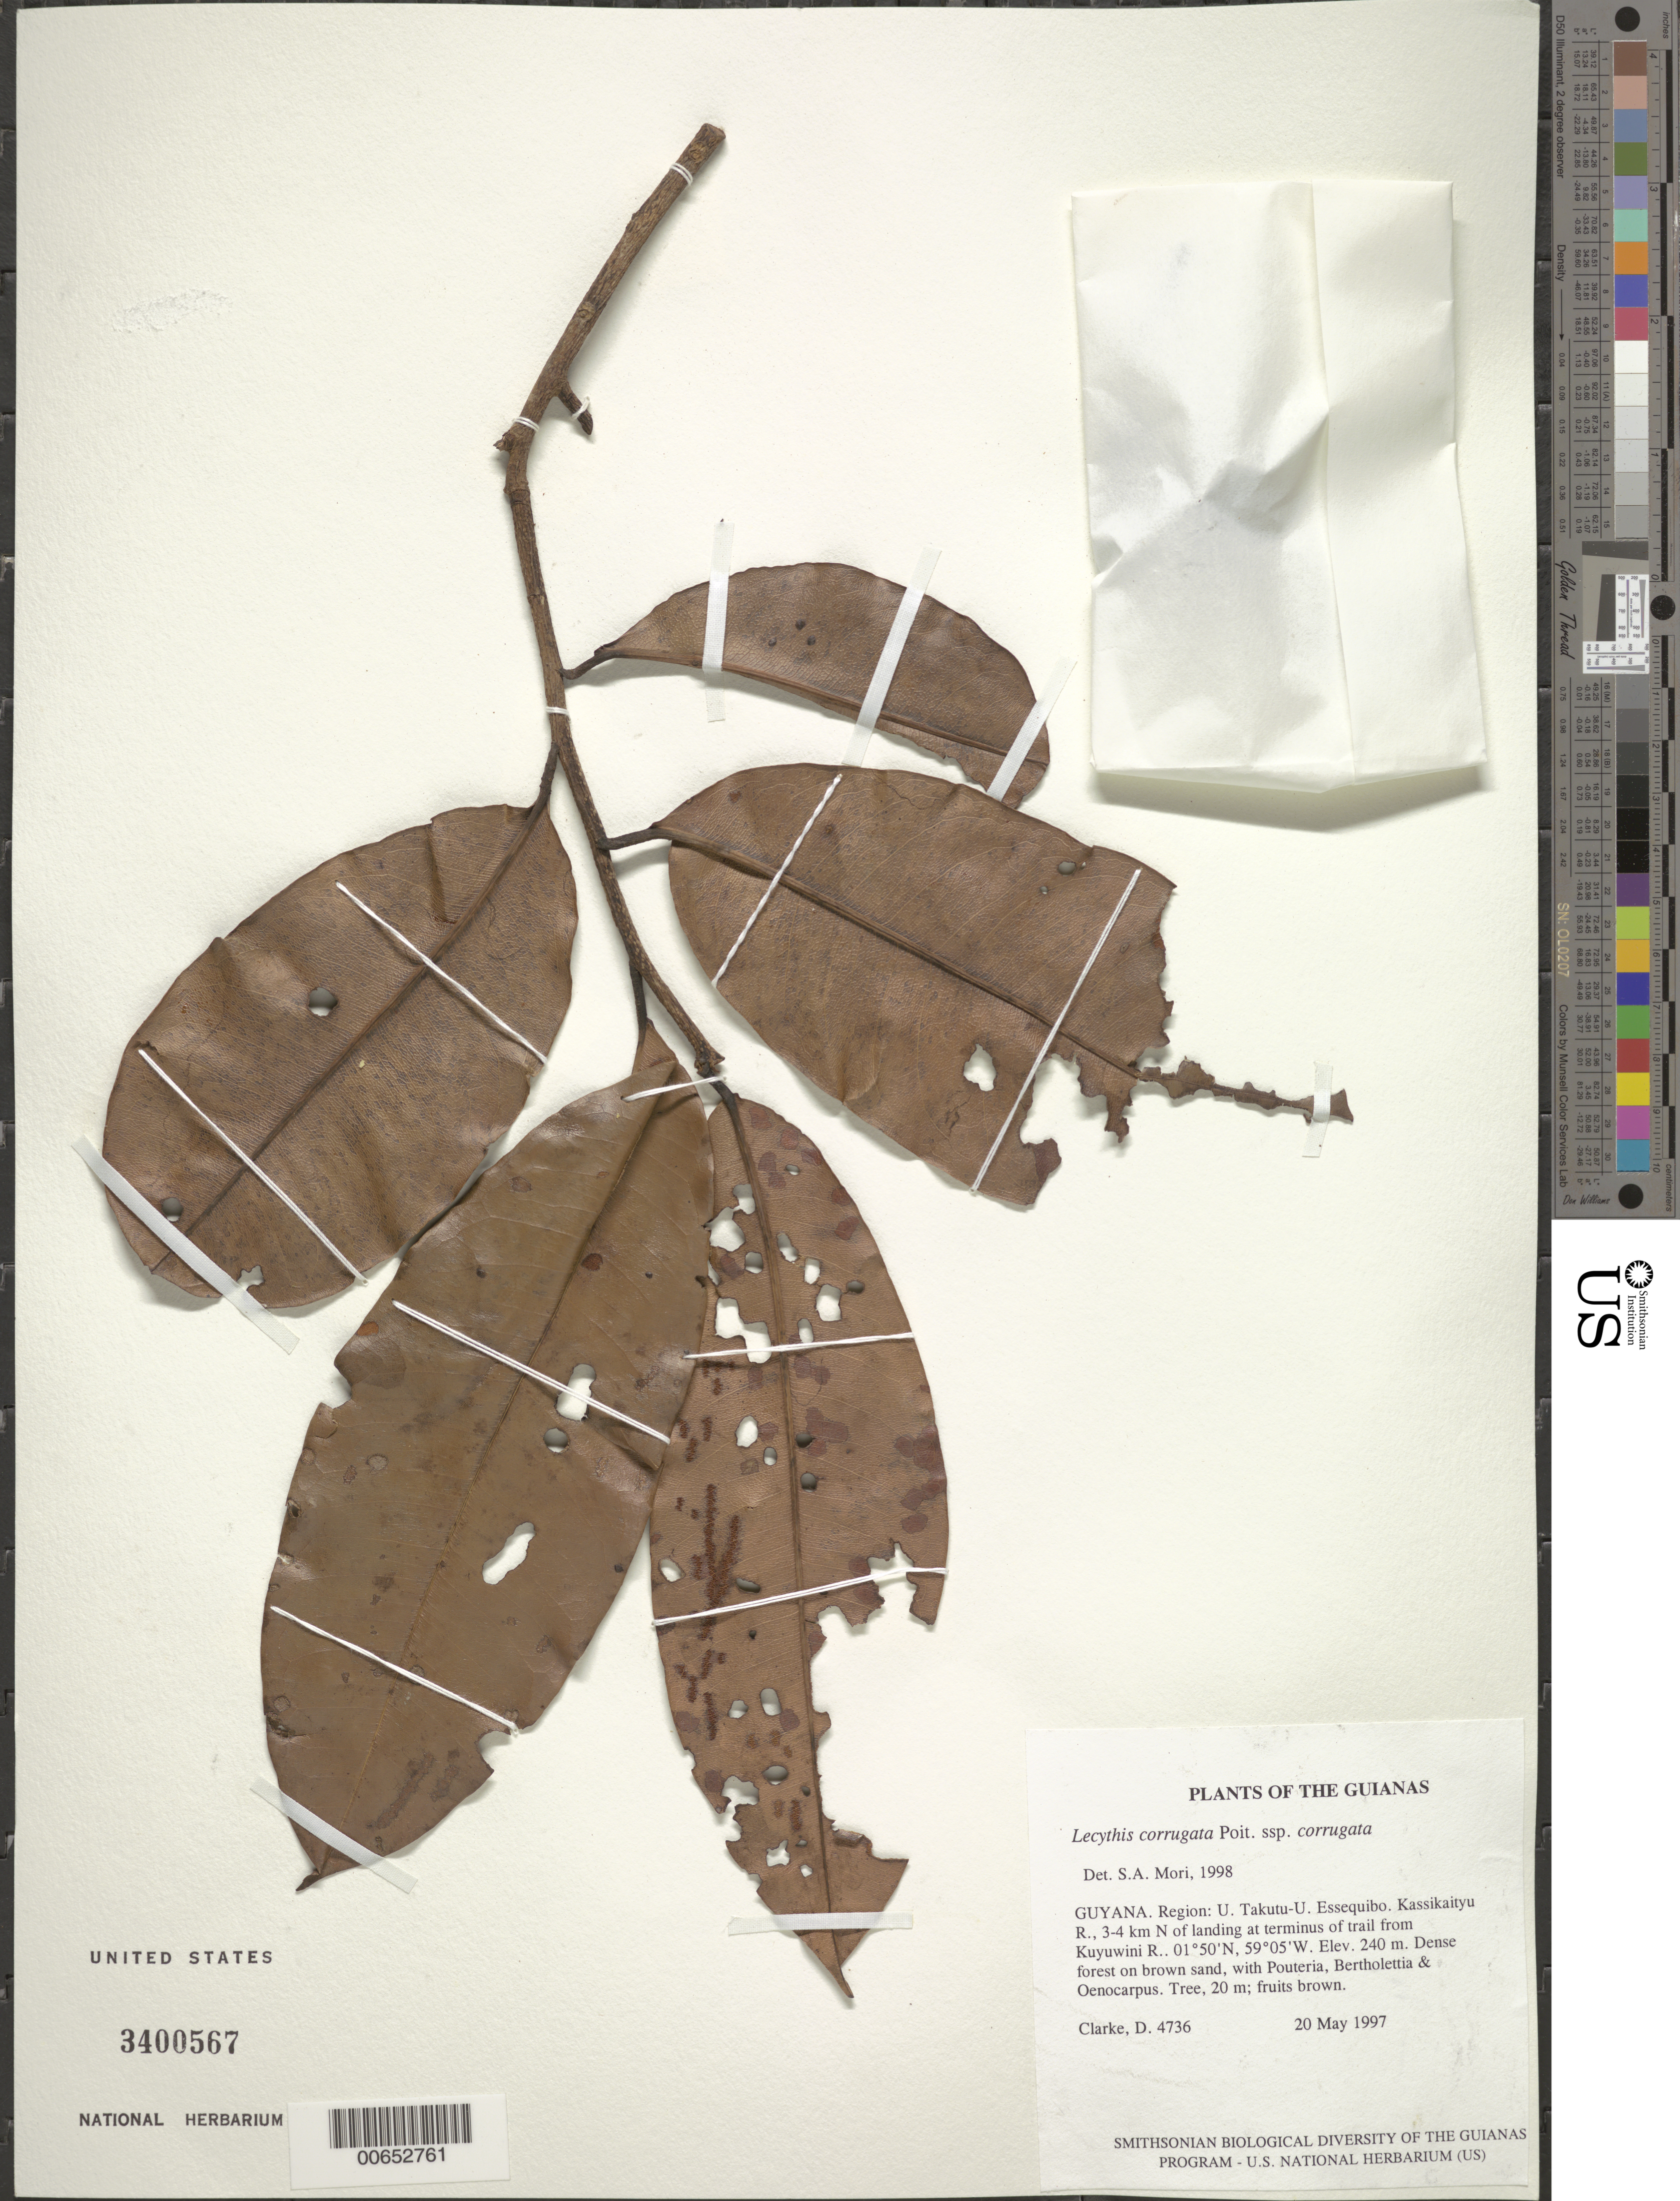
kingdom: Plantae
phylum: Tracheophyta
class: Magnoliopsida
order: Ericales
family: Lecythidaceae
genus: Lecythis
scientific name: Lecythis corrugata subsp. corrugata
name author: Poit.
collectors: D. Clarke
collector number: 4736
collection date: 1997-05-20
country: Guyana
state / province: U. Takutu-U. Essequibo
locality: Region: U. Takutu-U. Essequibo. Kassikaityu R., 3-4 km N of landing at terminus of trail from Kuyuwini R.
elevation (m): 240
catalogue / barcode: US 3400567